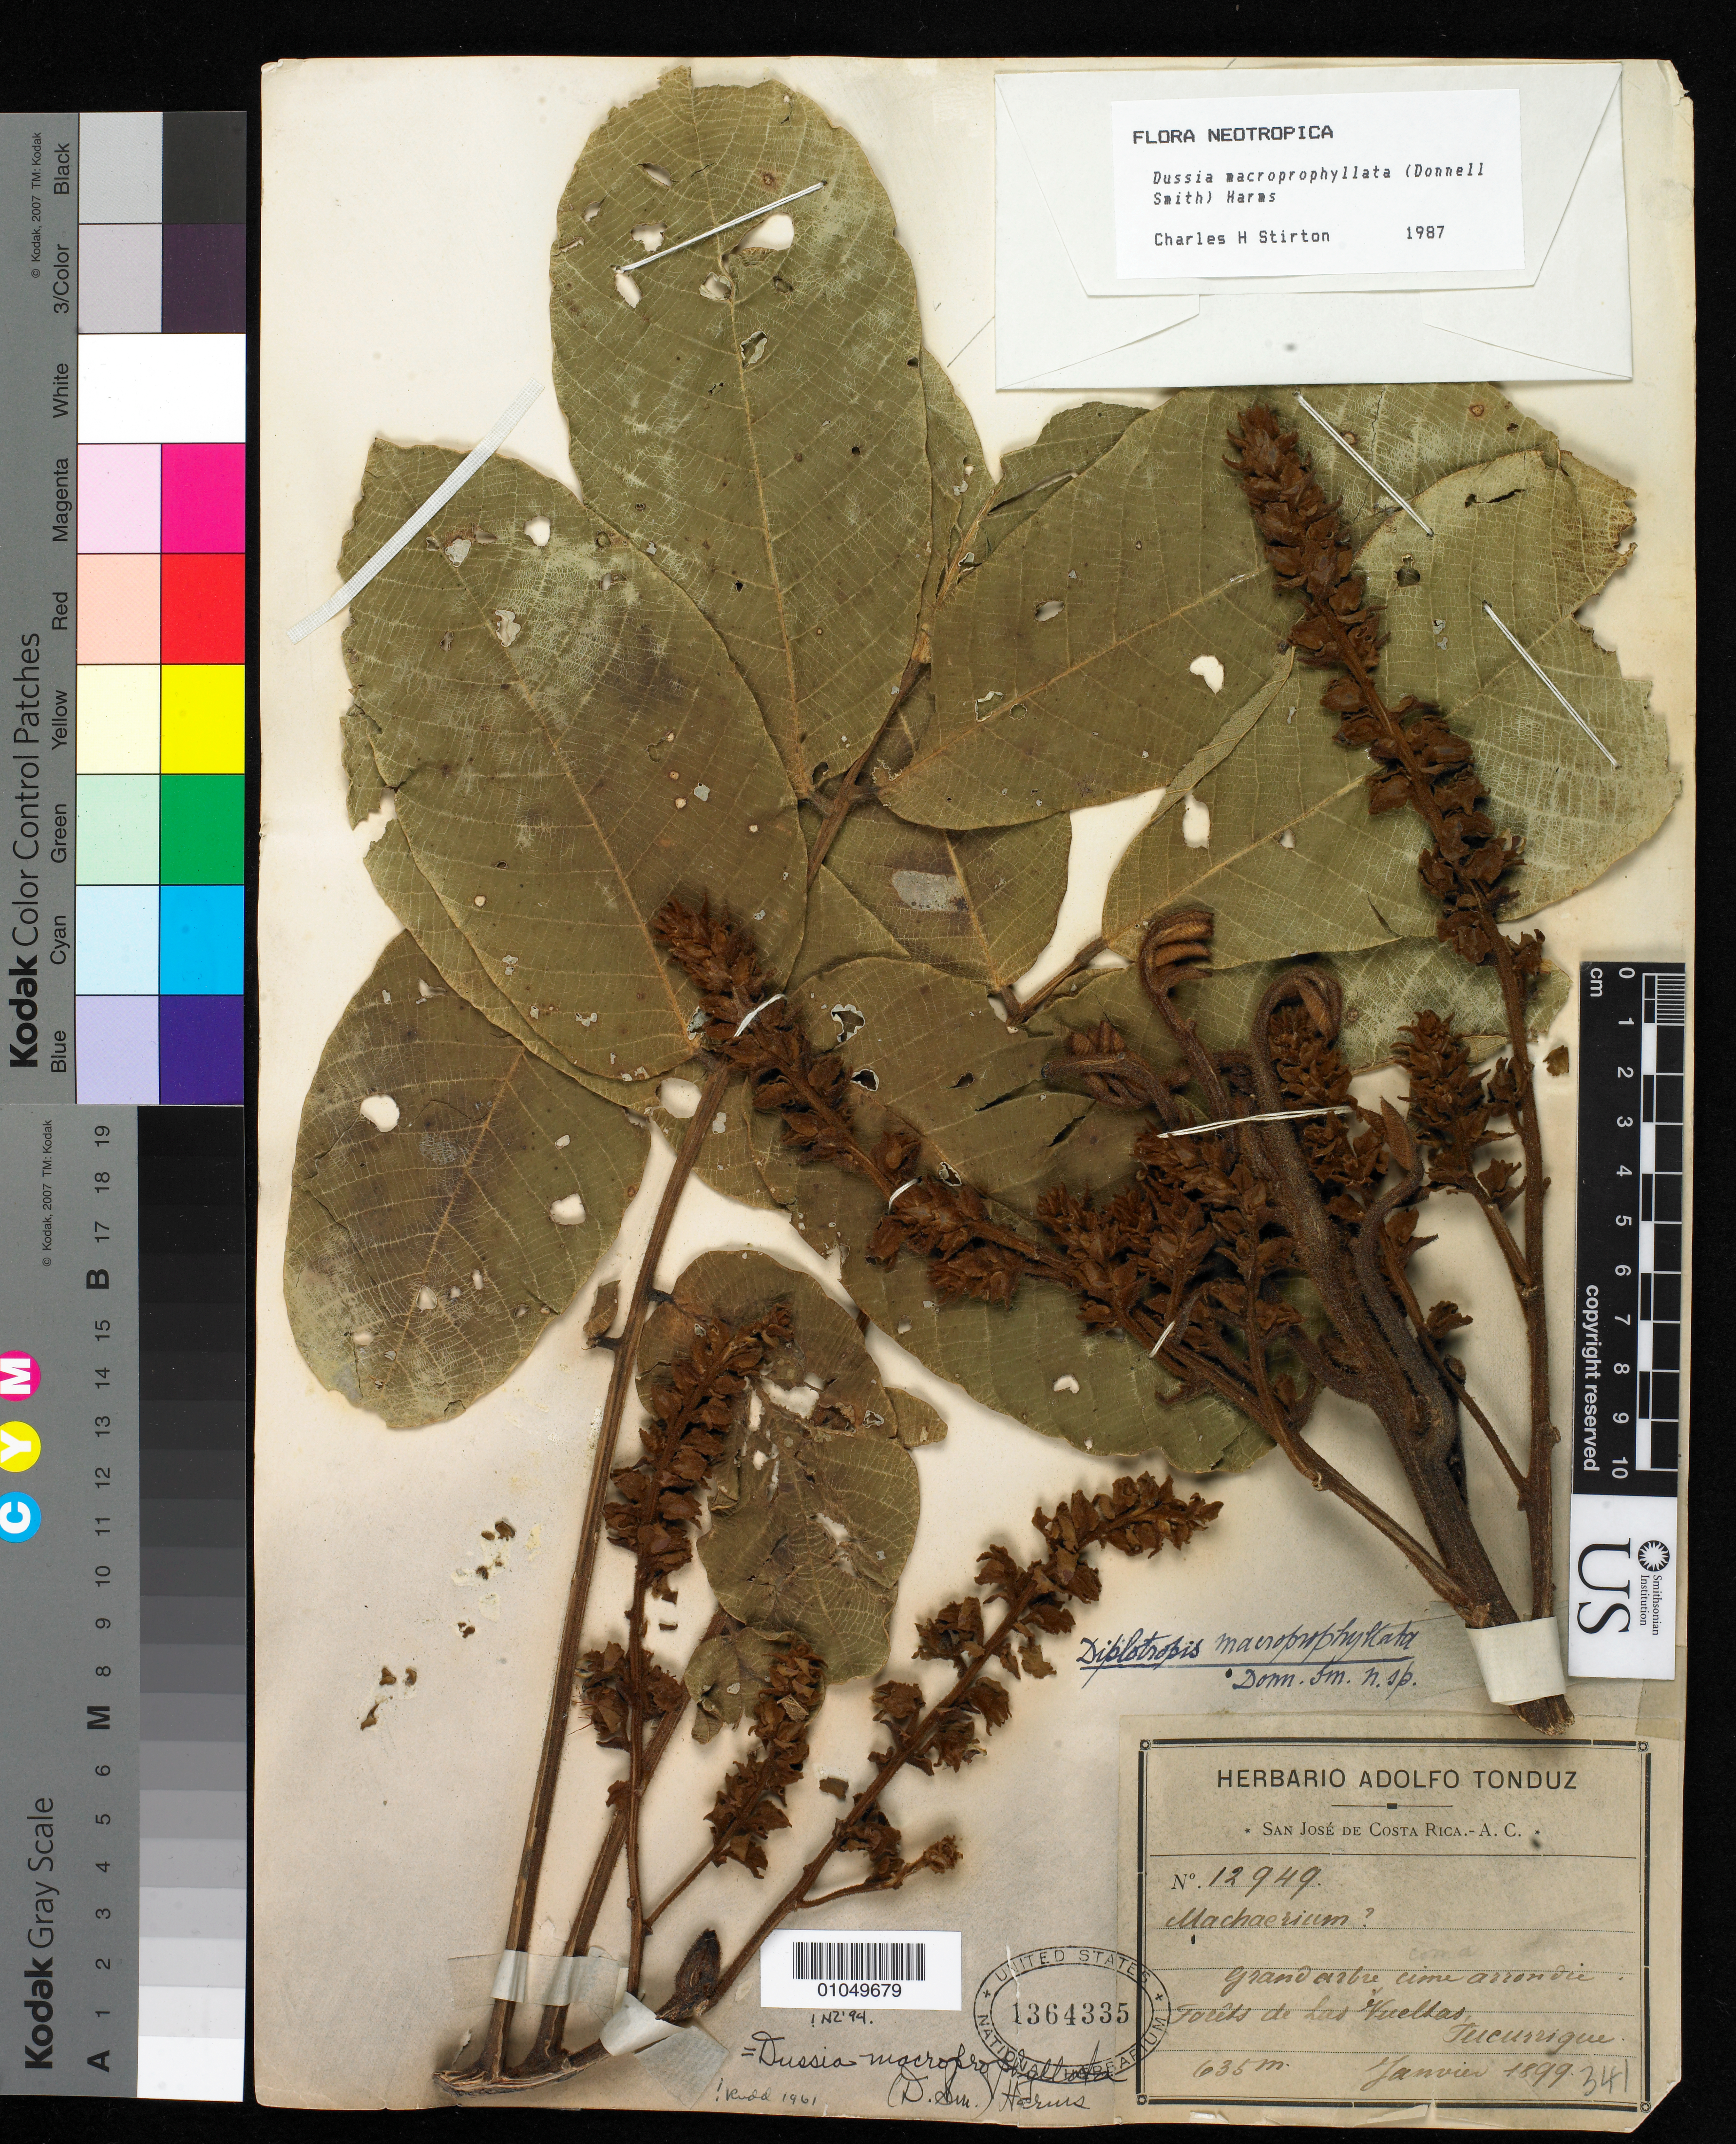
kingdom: Plantae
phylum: Tracheophyta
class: Magnoliopsida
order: Fabales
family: Fabaceae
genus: Diplotropis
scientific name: Diplotropis macroprophyllata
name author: Donn. Sm.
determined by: Stirton, Charles H.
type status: Type Collection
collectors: A. Tonduz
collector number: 12949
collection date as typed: Jan 1899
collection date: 1899-01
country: Costa Rica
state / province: Cartago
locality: Forêts de Las Vueltas, Tucurrique.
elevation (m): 635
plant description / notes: One of 3 sheets (holotype? syntypes? USNH 1364333, 1364334, 1364335) received ex John Donnell Smith herbarium. Unclear whether these sheets should be considered a single holotype, or lectotypified by Rudd (one sheet, USNH 1364334, annotated by her as "type" but not explicitly cited as such in her revision)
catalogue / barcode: US 1364335